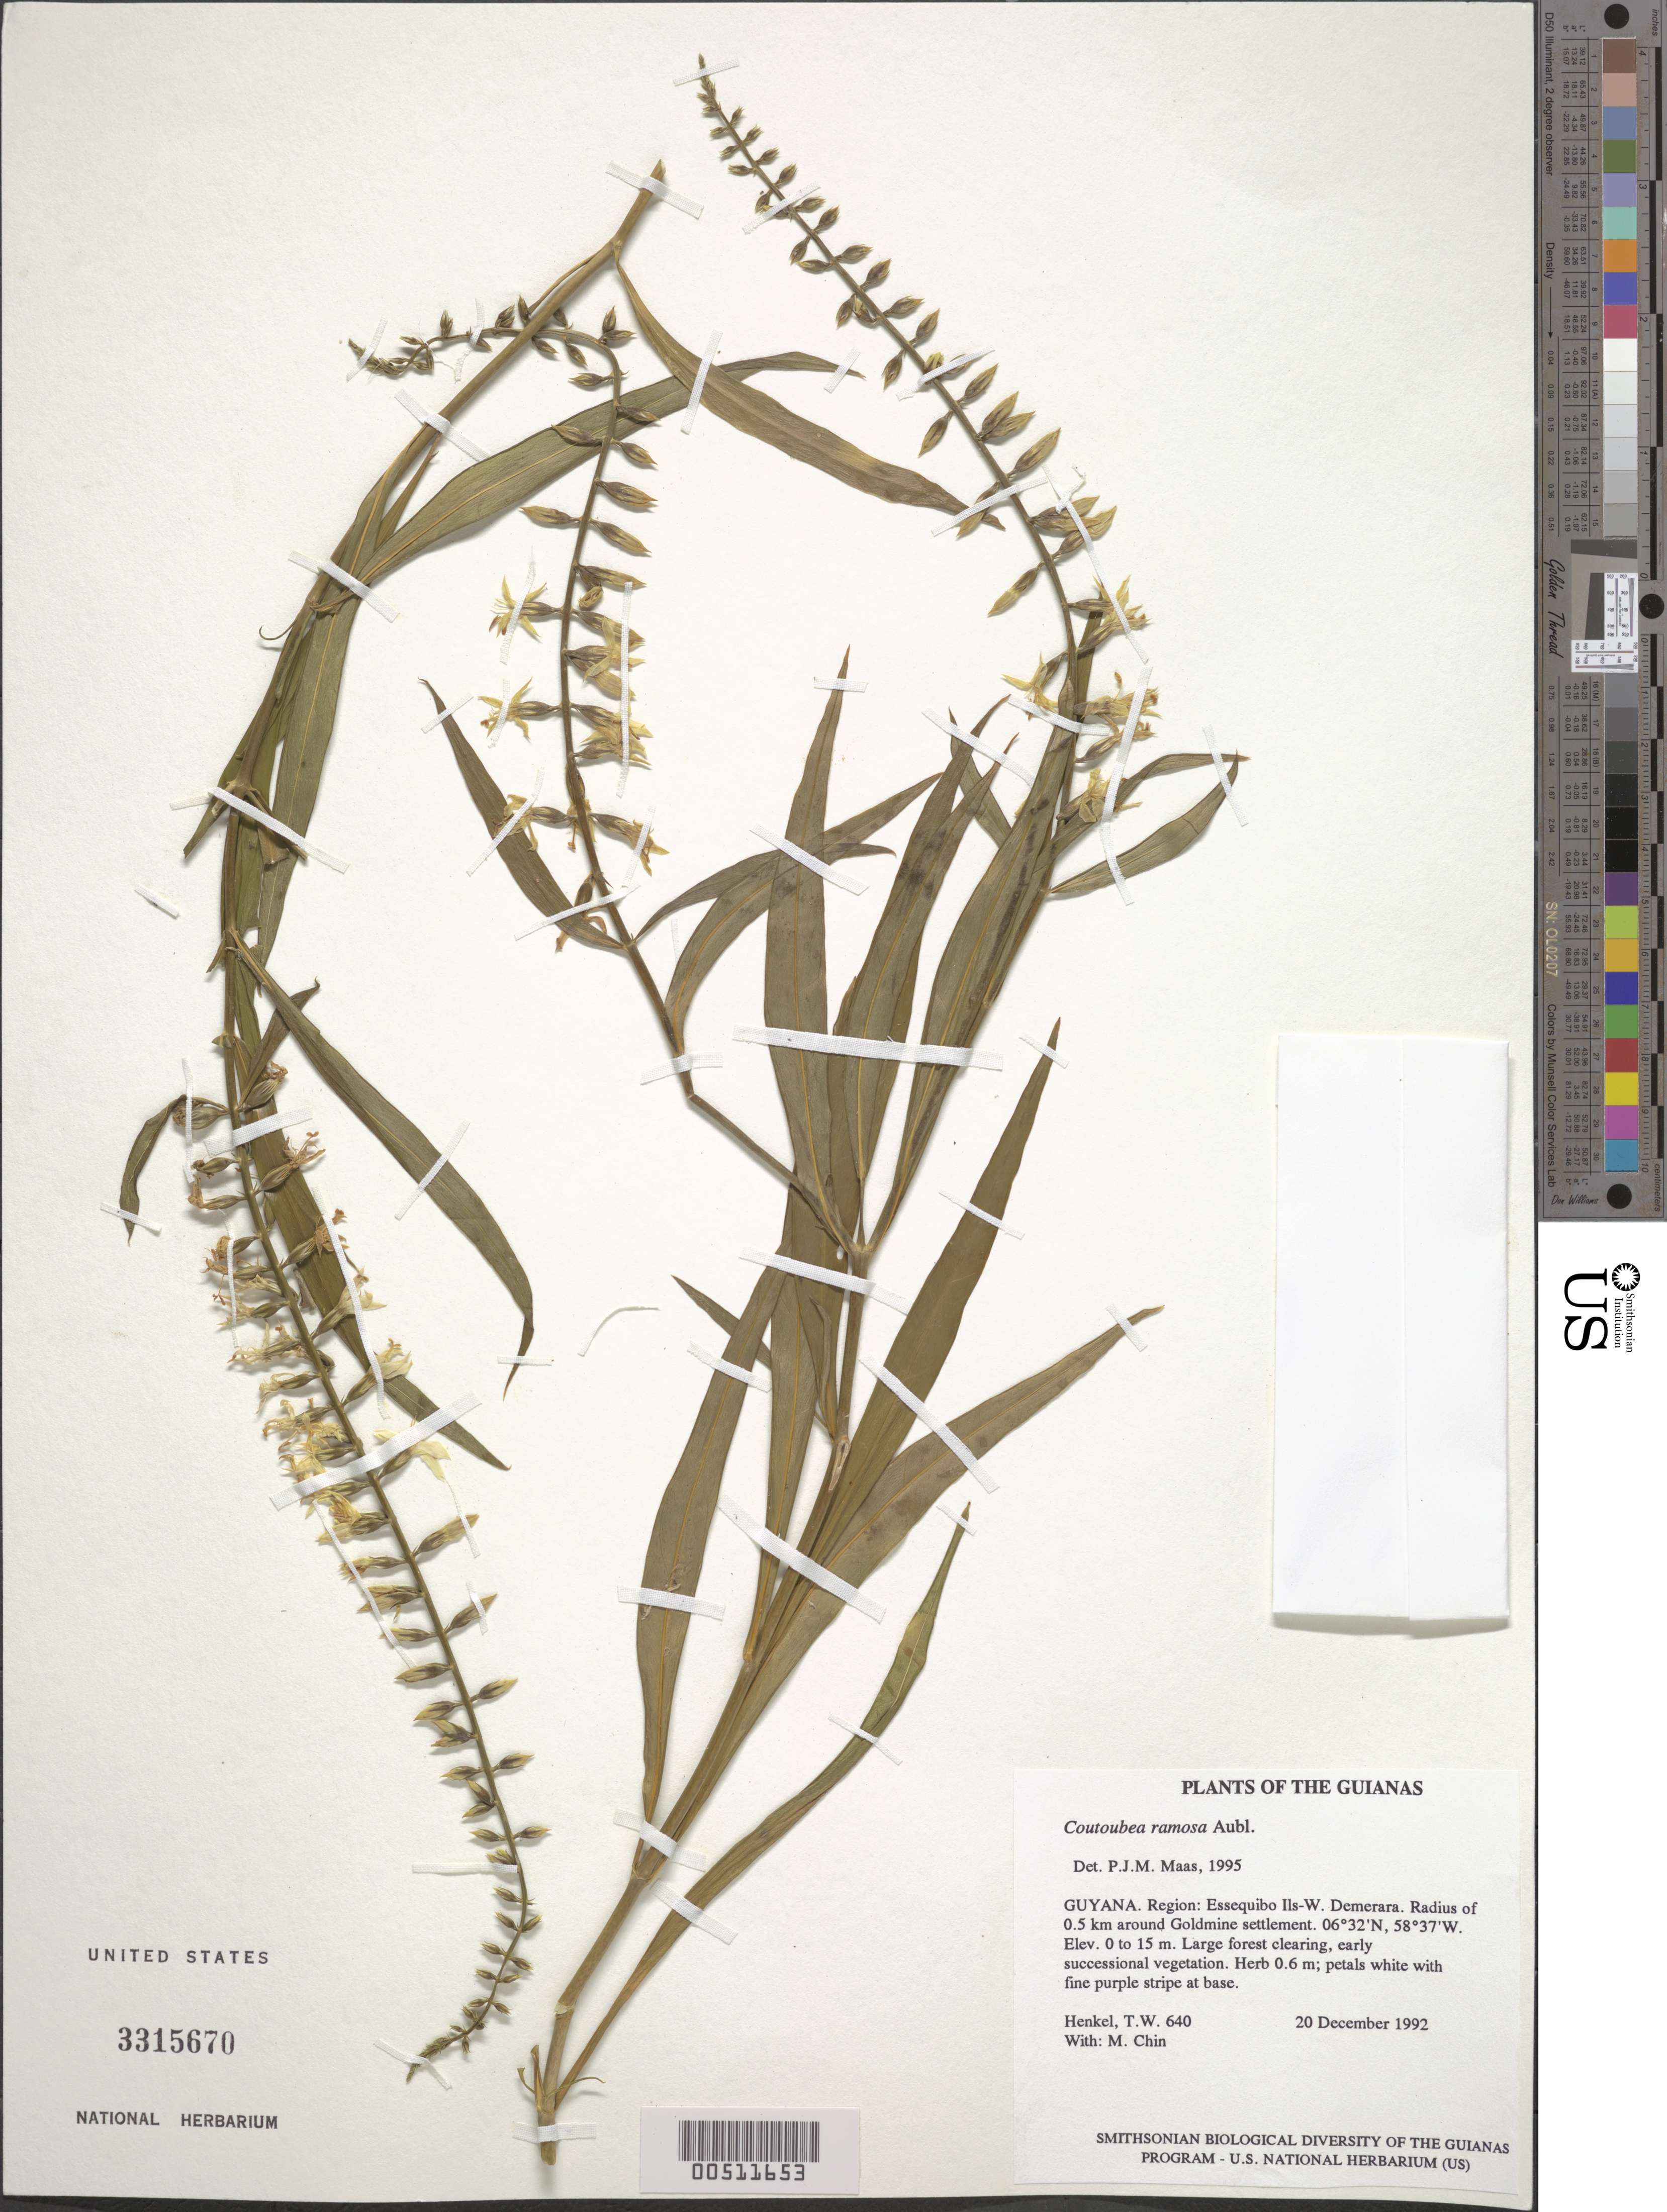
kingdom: Plantae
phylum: Tracheophyta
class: Magnoliopsida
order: Gentianales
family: Gentianaceae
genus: Coutoubea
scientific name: Coutoubea ramosa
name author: Aubl.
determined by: Maas, Paul J. M.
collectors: T. Henkel & M. Chin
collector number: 640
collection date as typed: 20 December 1992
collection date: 1992-12-20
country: Guyana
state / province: Essequibo Isl-W. Demerara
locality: Radius of 0.5 km around Goldmine settlement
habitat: Large forest clearing, early successional vegetation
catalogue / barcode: US 3315670